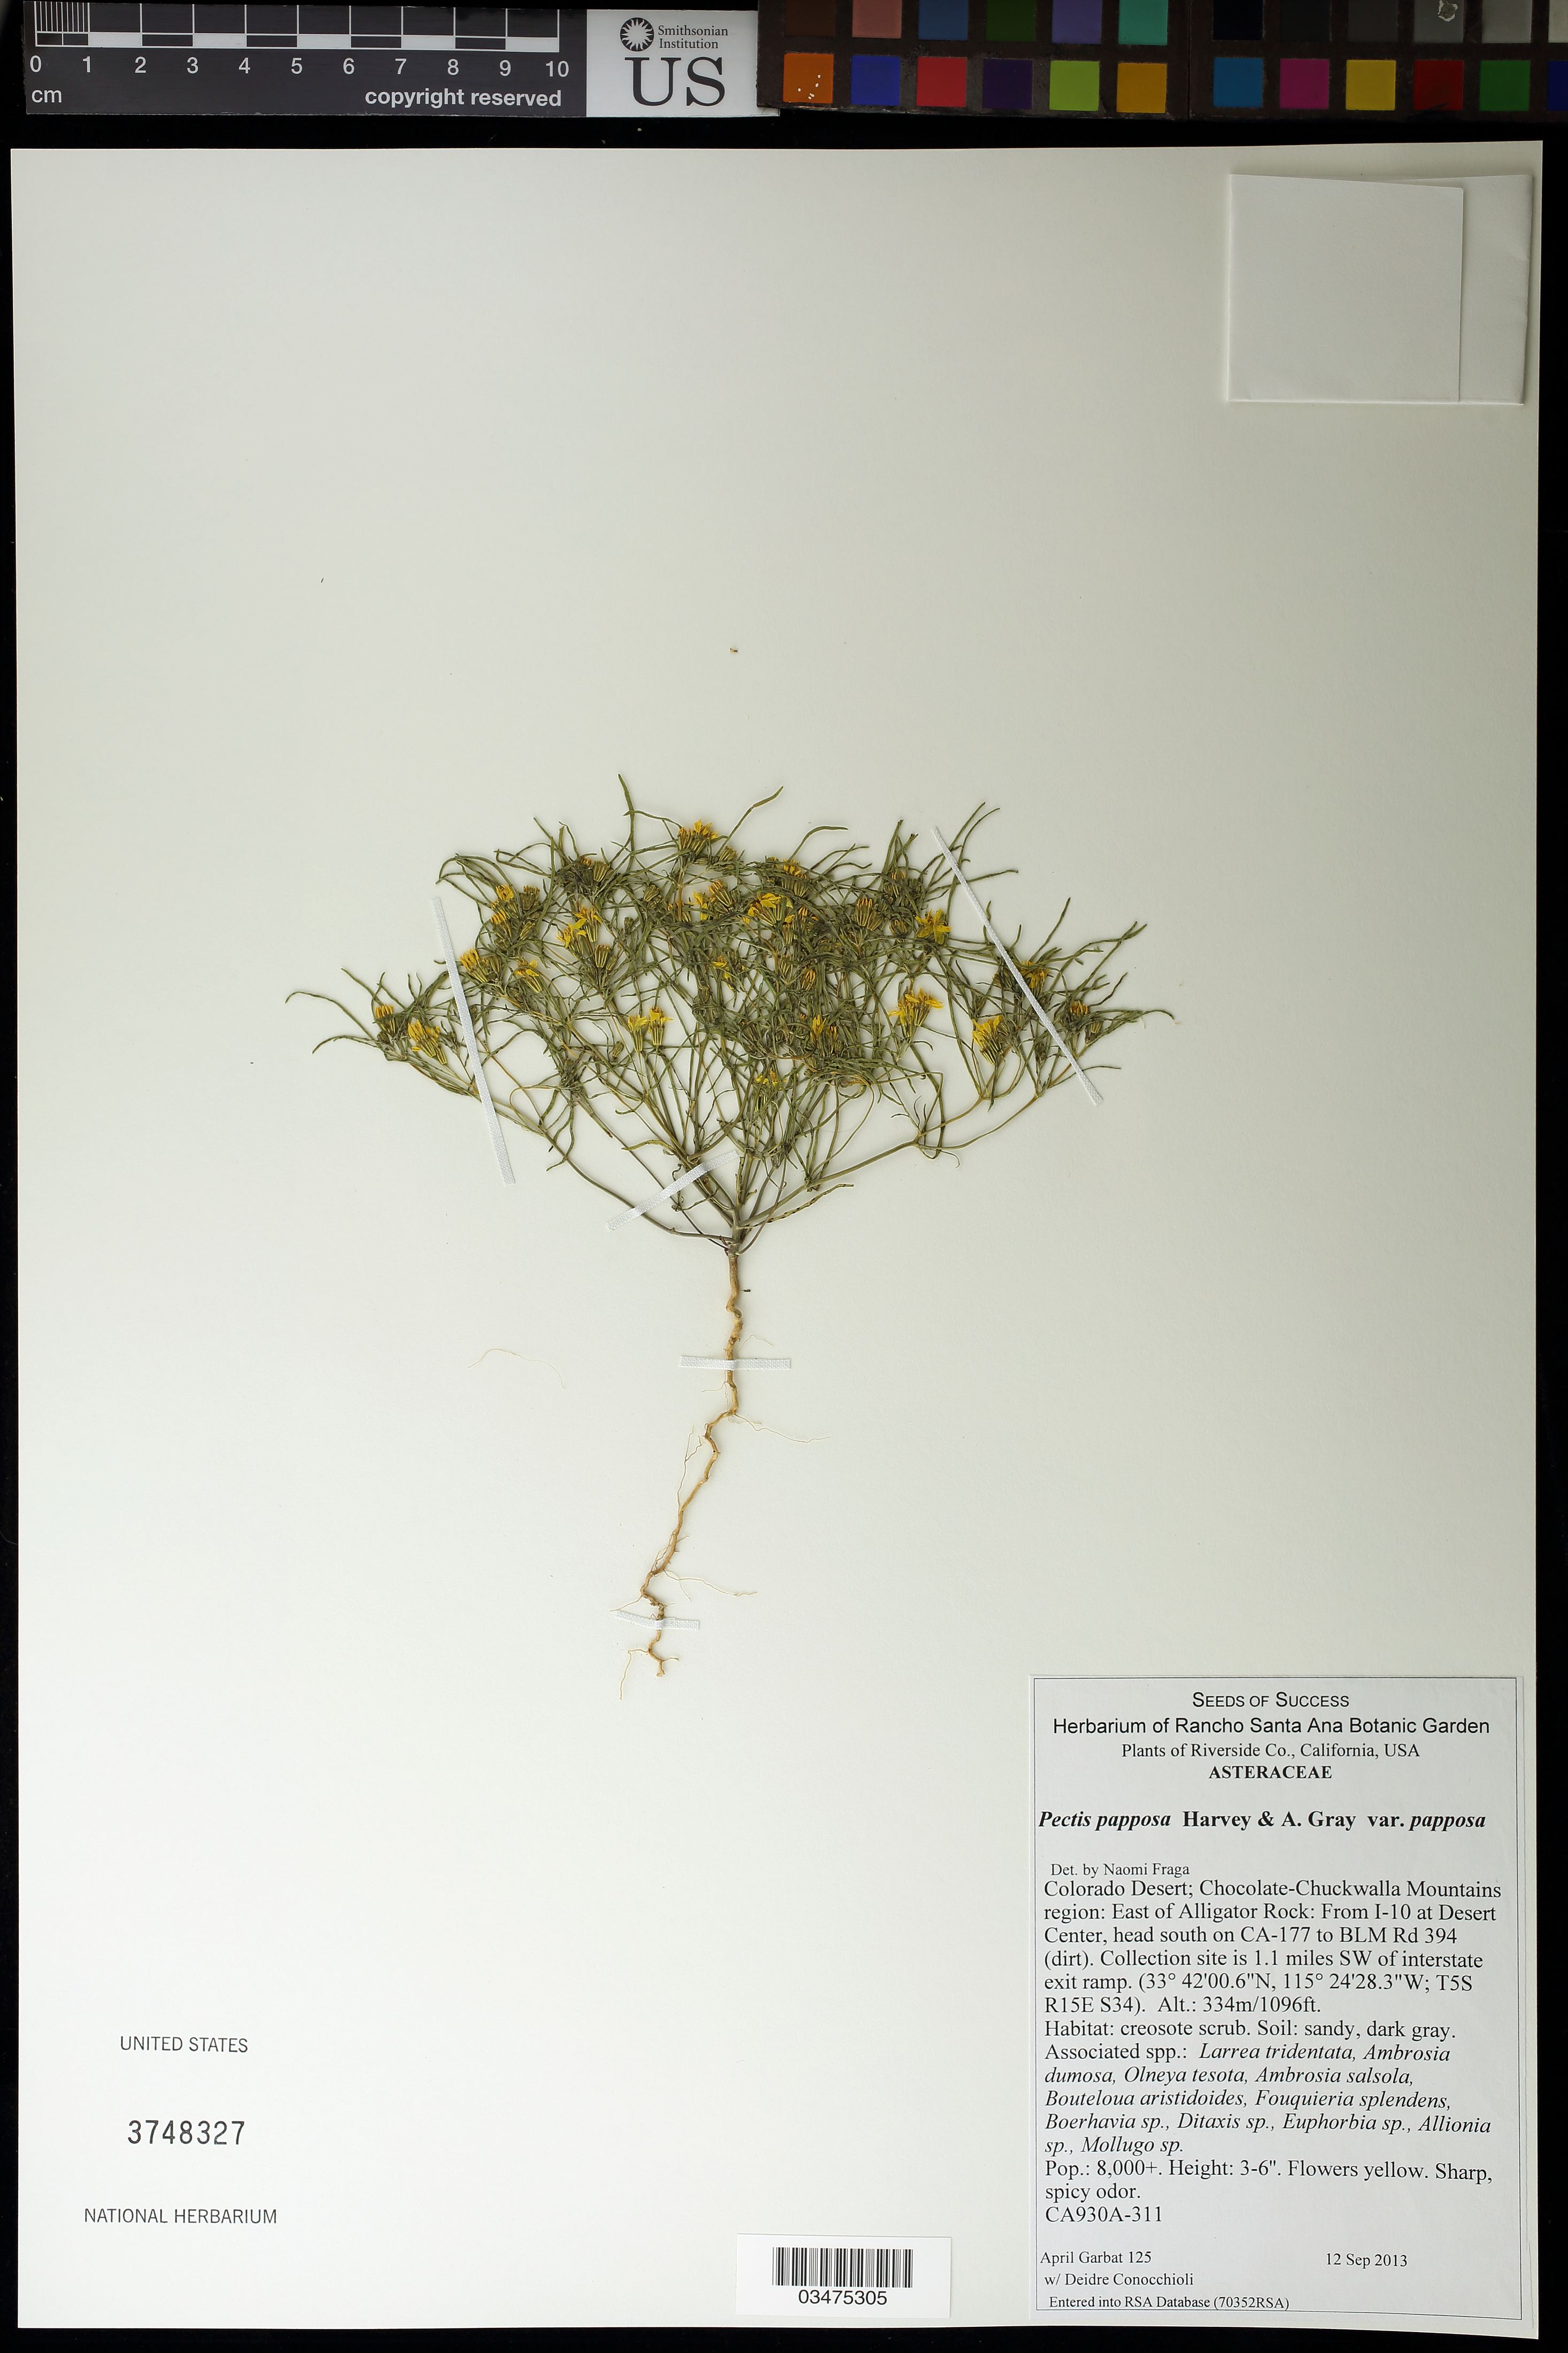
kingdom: Plantae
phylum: Tracheophyta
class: Magnoliopsida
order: Asterales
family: Asteraceae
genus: Pectis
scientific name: Pectis papposa var. papposa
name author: Harv. & A. Gray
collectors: A. Garbat & D. Conocchioli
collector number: CA930A-311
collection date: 2012-09-12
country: United States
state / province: California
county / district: Riverside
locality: Colorado Desert. Chocolate-Chuckwalla Mts region. E of Alligaror Rock.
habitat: Creosote scrub. Soil: sandy, dark gray.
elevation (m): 334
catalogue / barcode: US 3748327